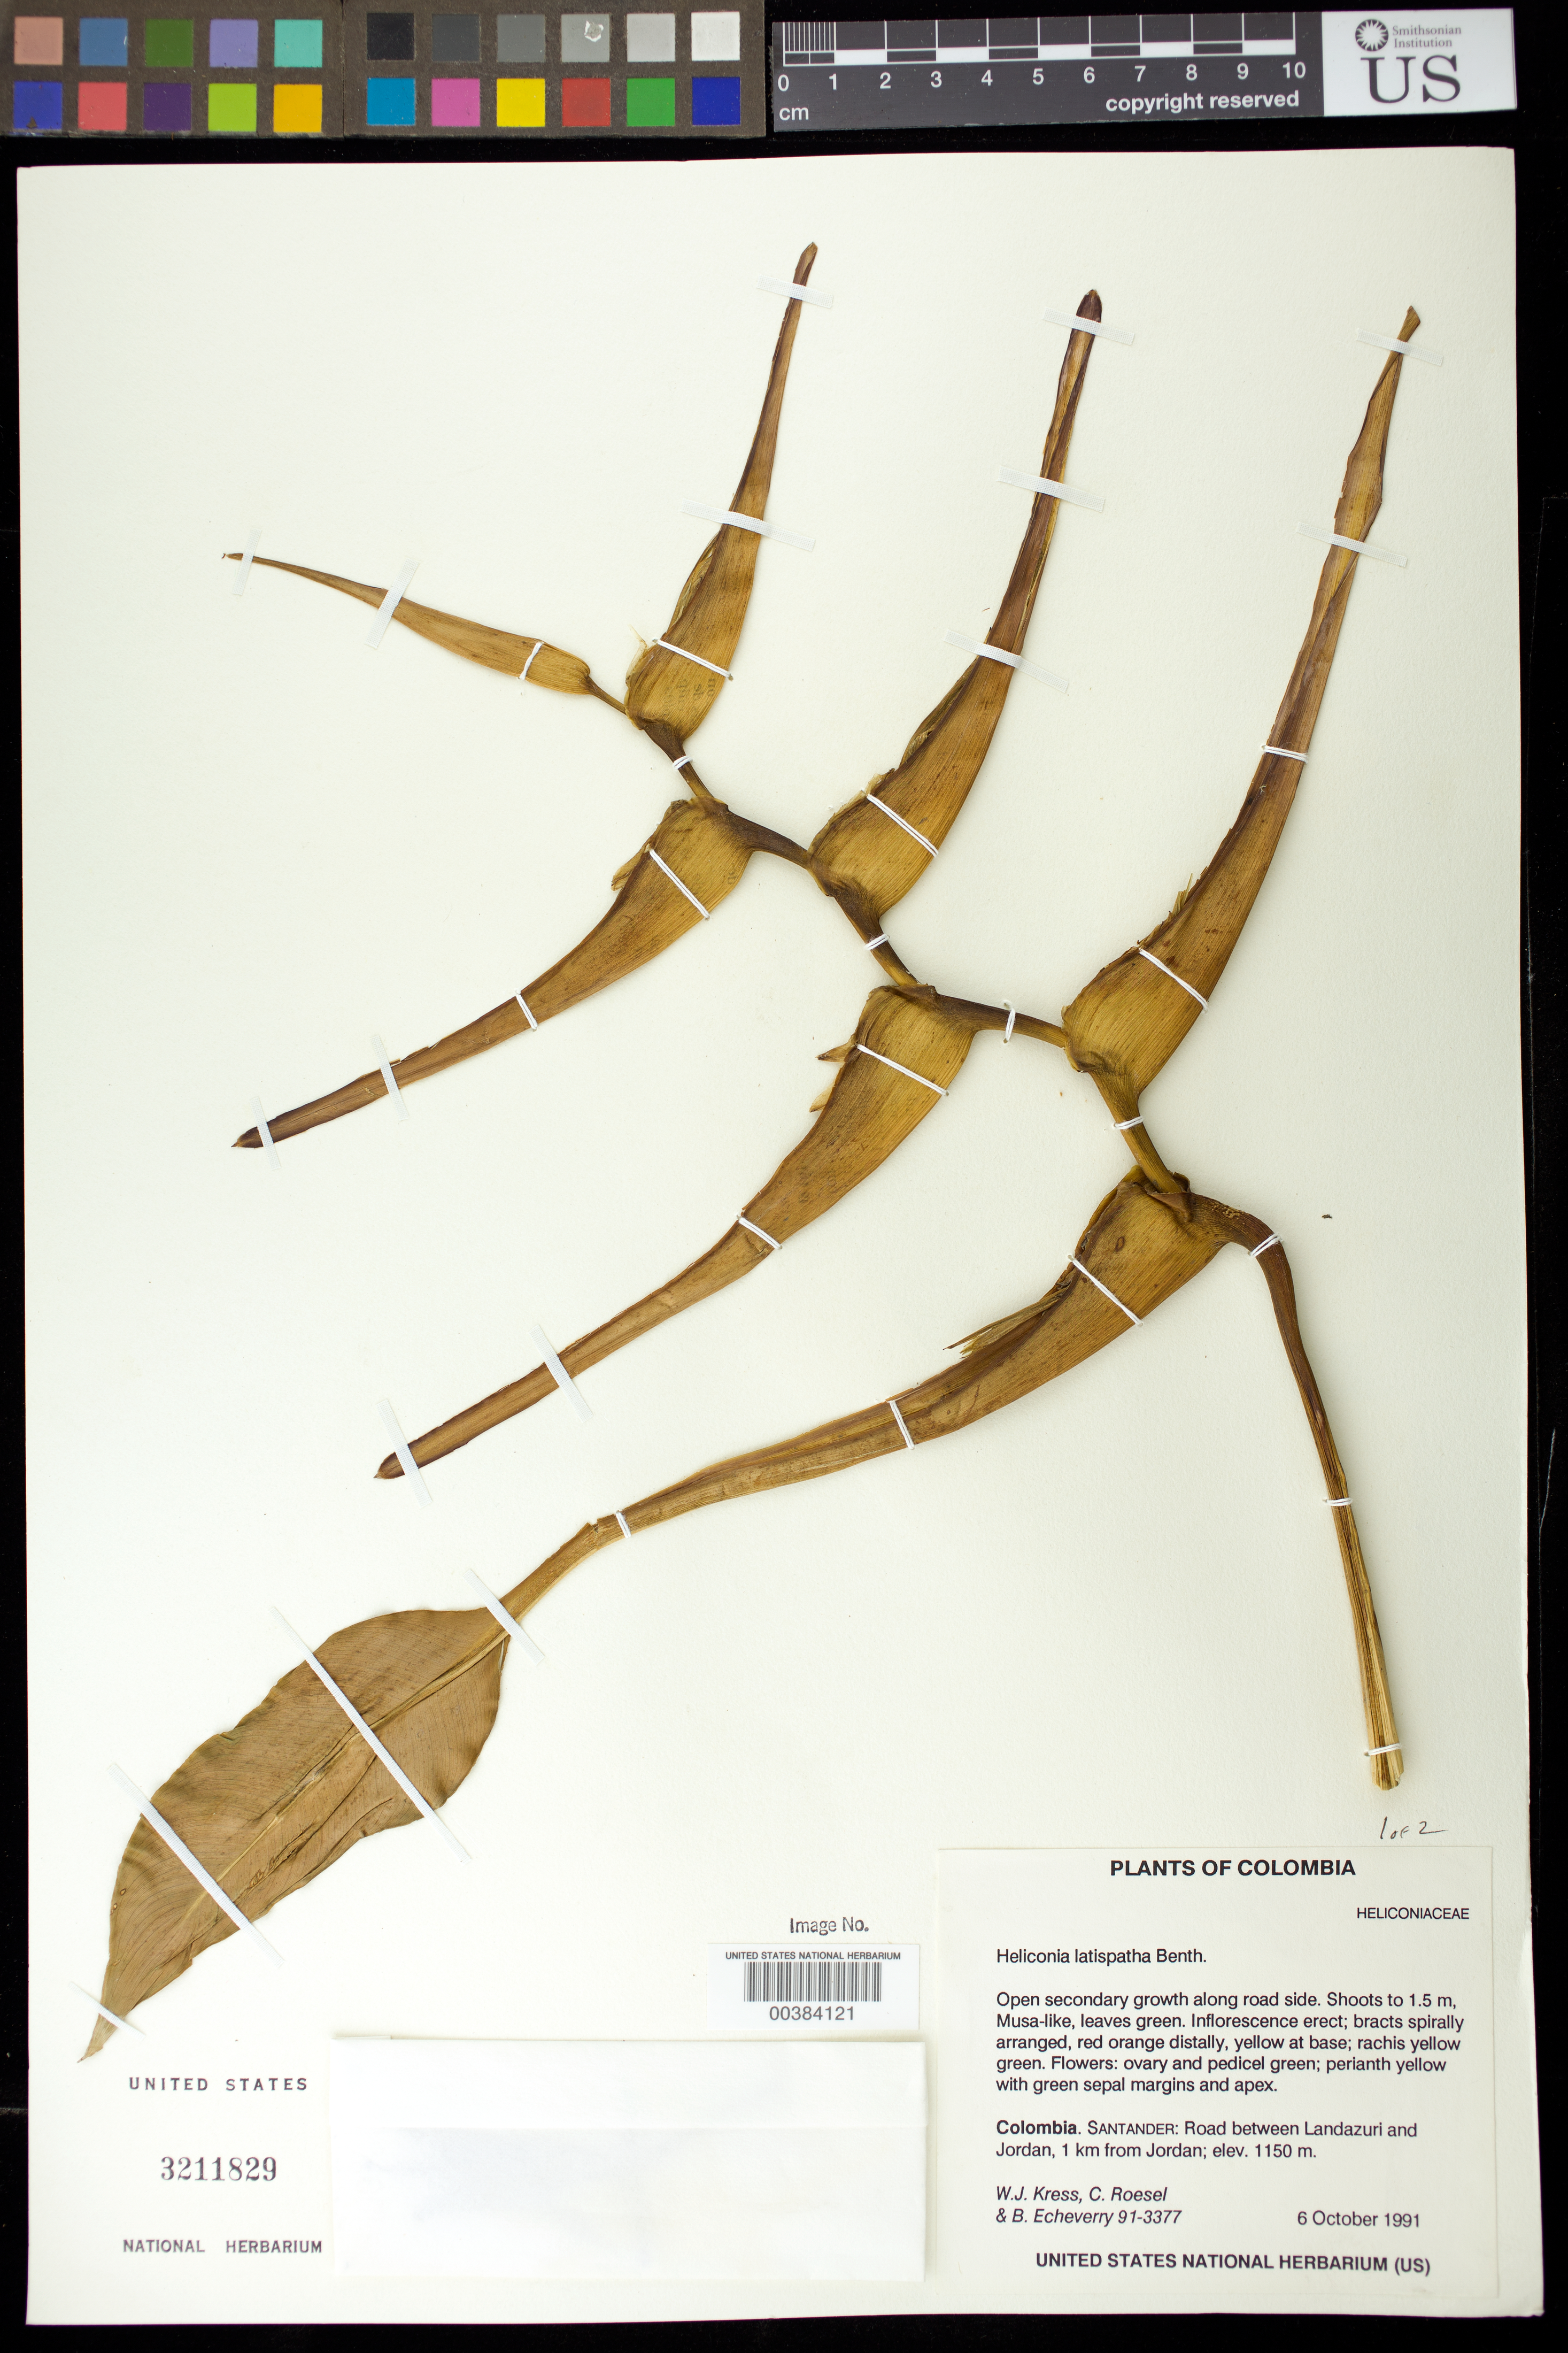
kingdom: Plantae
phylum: Tracheophyta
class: Liliopsida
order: Zingiberales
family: Heliconiaceae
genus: Heliconia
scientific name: Heliconia latispatha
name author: Benth.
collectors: W. J. Kress, C. S. Roesel & B. Echeverry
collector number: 91-3377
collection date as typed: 06 Oct 1991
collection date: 1991-10-06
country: Colombia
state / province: Santander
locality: Between Landazuri and Jordan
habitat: Open secondary growth along road side.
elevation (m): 1150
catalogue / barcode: US 3211829